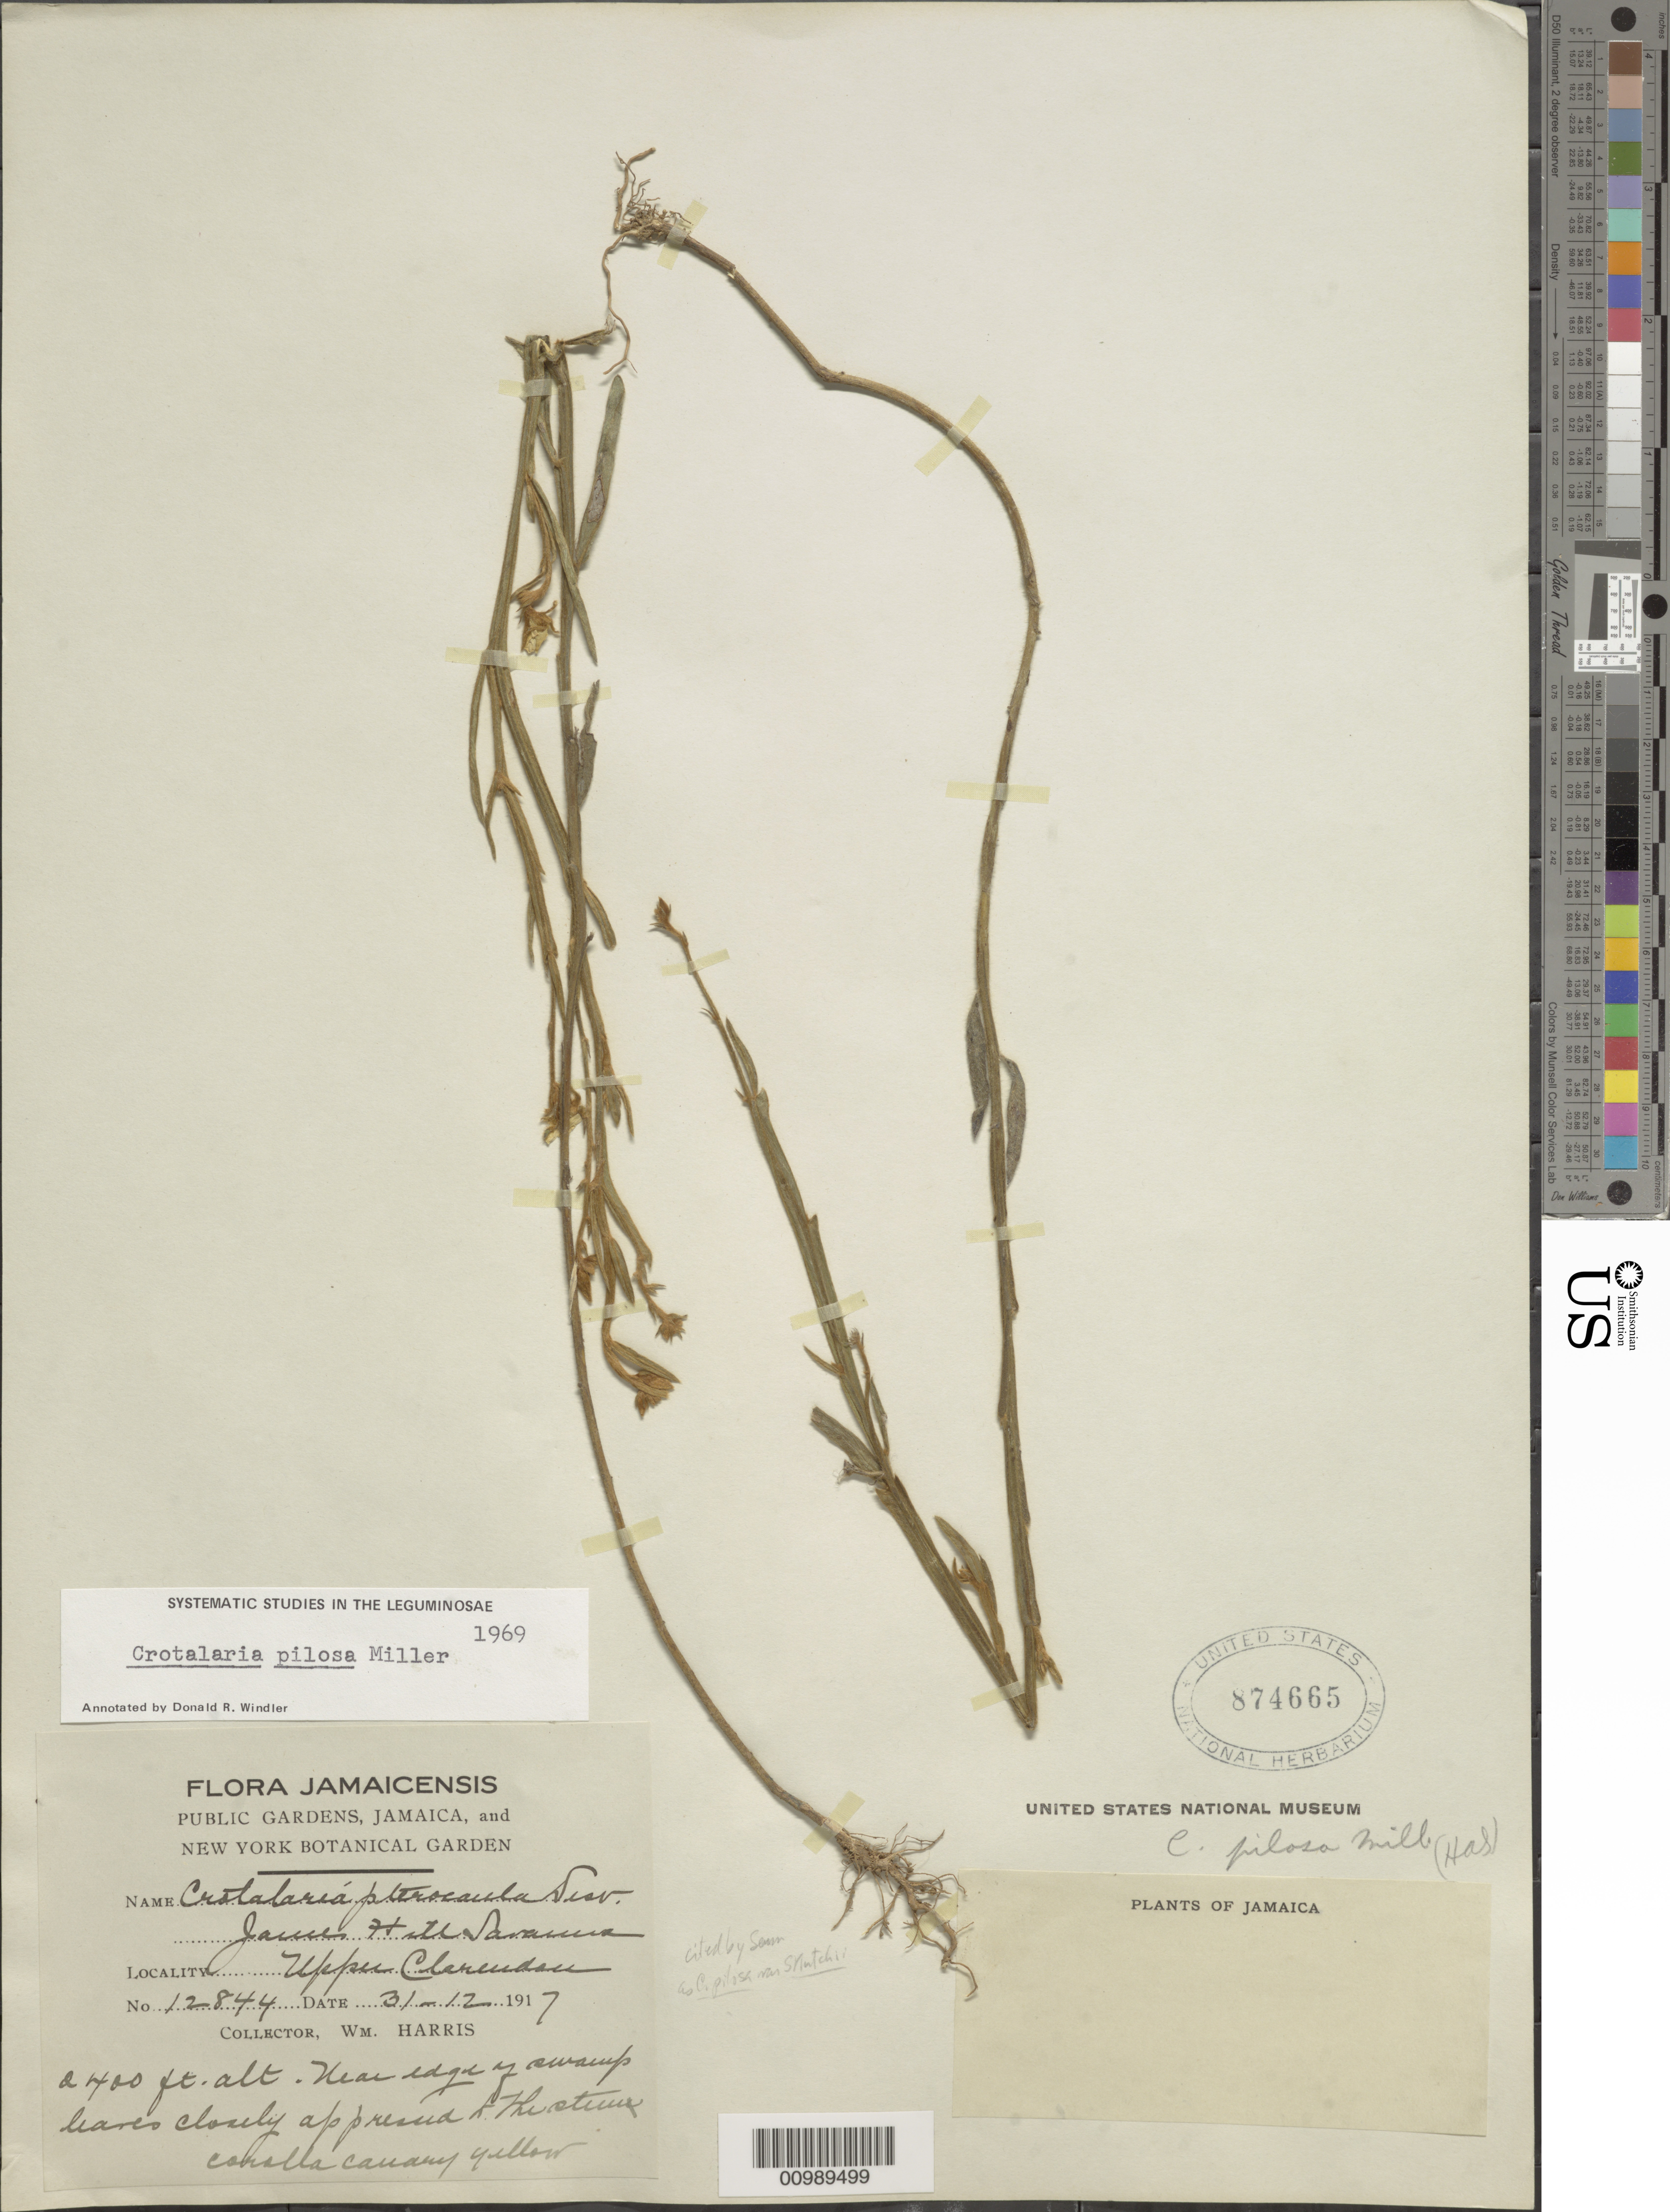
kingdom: Plantae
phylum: Tracheophyta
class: Magnoliopsida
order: Fabales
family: Fabaceae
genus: Crotalaria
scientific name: Crotalaria pilosa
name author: Mill.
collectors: W. H. Harris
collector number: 12844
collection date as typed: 31 Dec 1917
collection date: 1917-12-31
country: Jamaica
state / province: Clarendon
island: Jamaica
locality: Upper Clarendon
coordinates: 0 N, 0 E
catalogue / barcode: US 874665